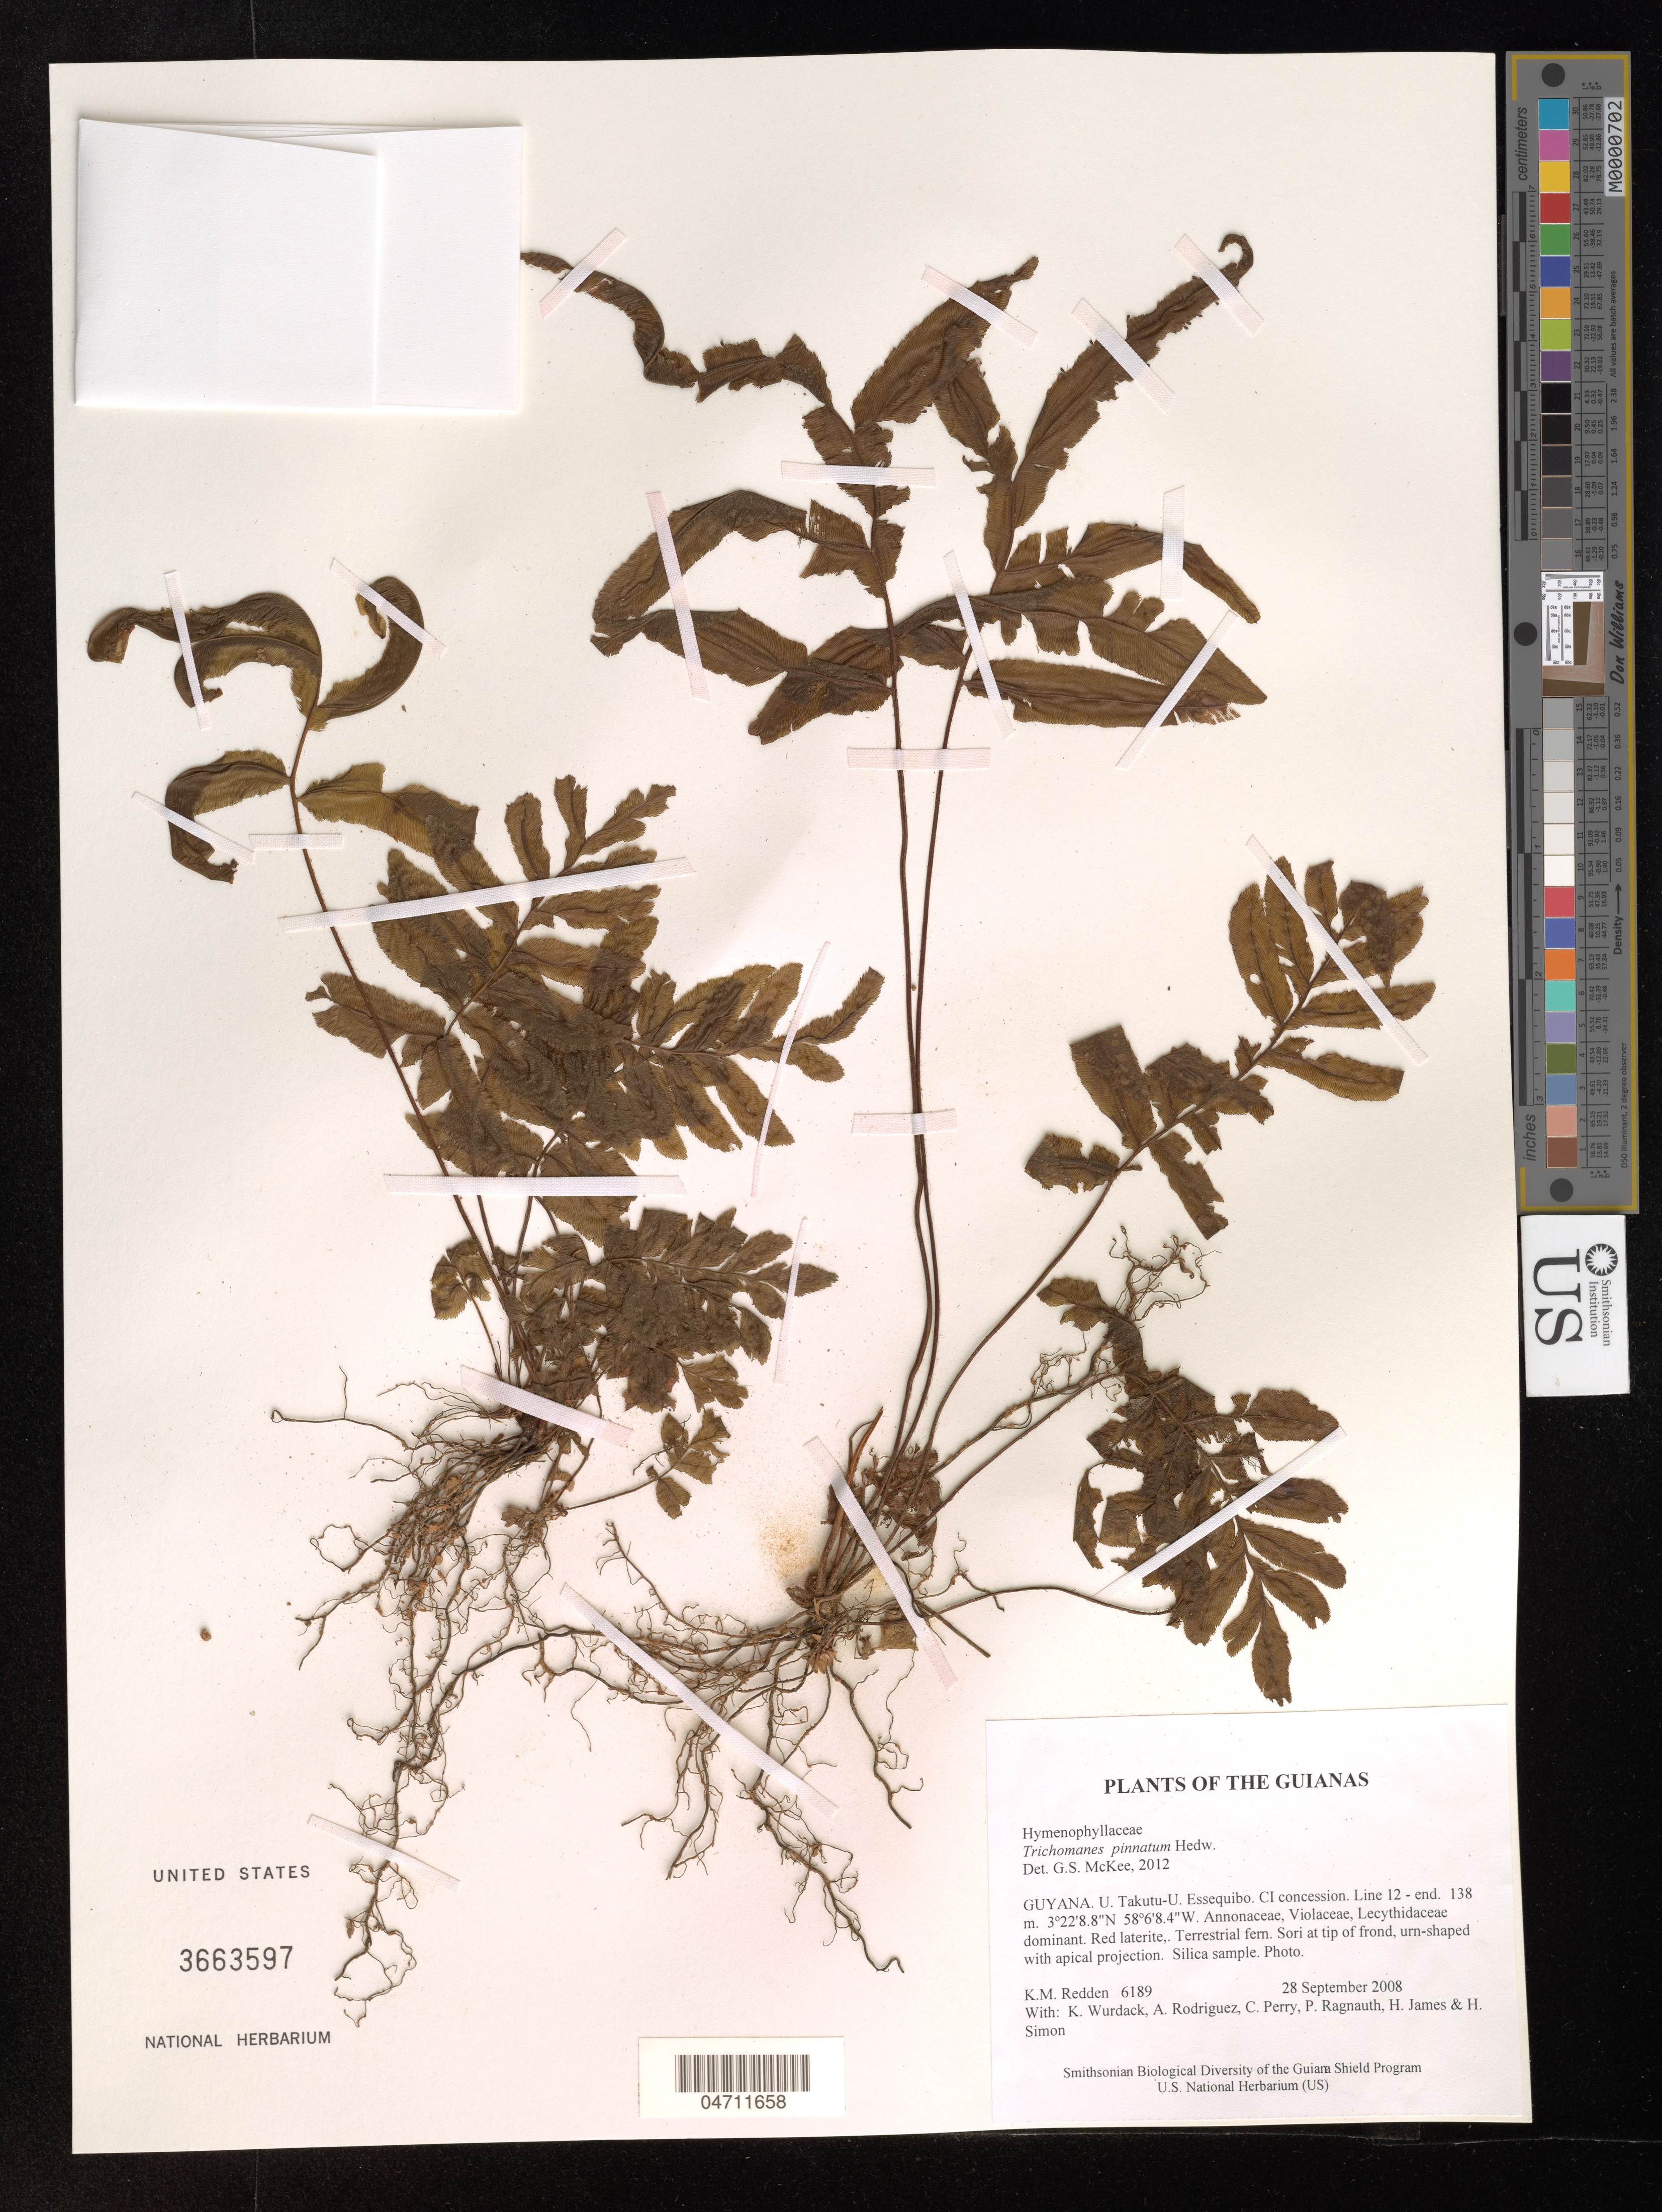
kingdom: Plantae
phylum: Tracheophyta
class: Polypodiopsida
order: Hymenophyllales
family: Hymenophyllaceae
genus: Trichomanes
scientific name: Trichomanes pinnatum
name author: Hedw.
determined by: McKee, G. S., (US), NMNH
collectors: K. M. Redden, K. Wurdack, A. Rodriguez, C. Perry, P. Ragnauth, H. James & H. Simon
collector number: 6189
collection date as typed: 28 September 2008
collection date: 2008-09-28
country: Guyana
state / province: U. Takutu-U. Essequibo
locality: CI concession. Line 12 - end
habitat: Annonaceae, Violaceae, Lecythidaceae dominant. Red laterite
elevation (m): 138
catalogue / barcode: US 3663597